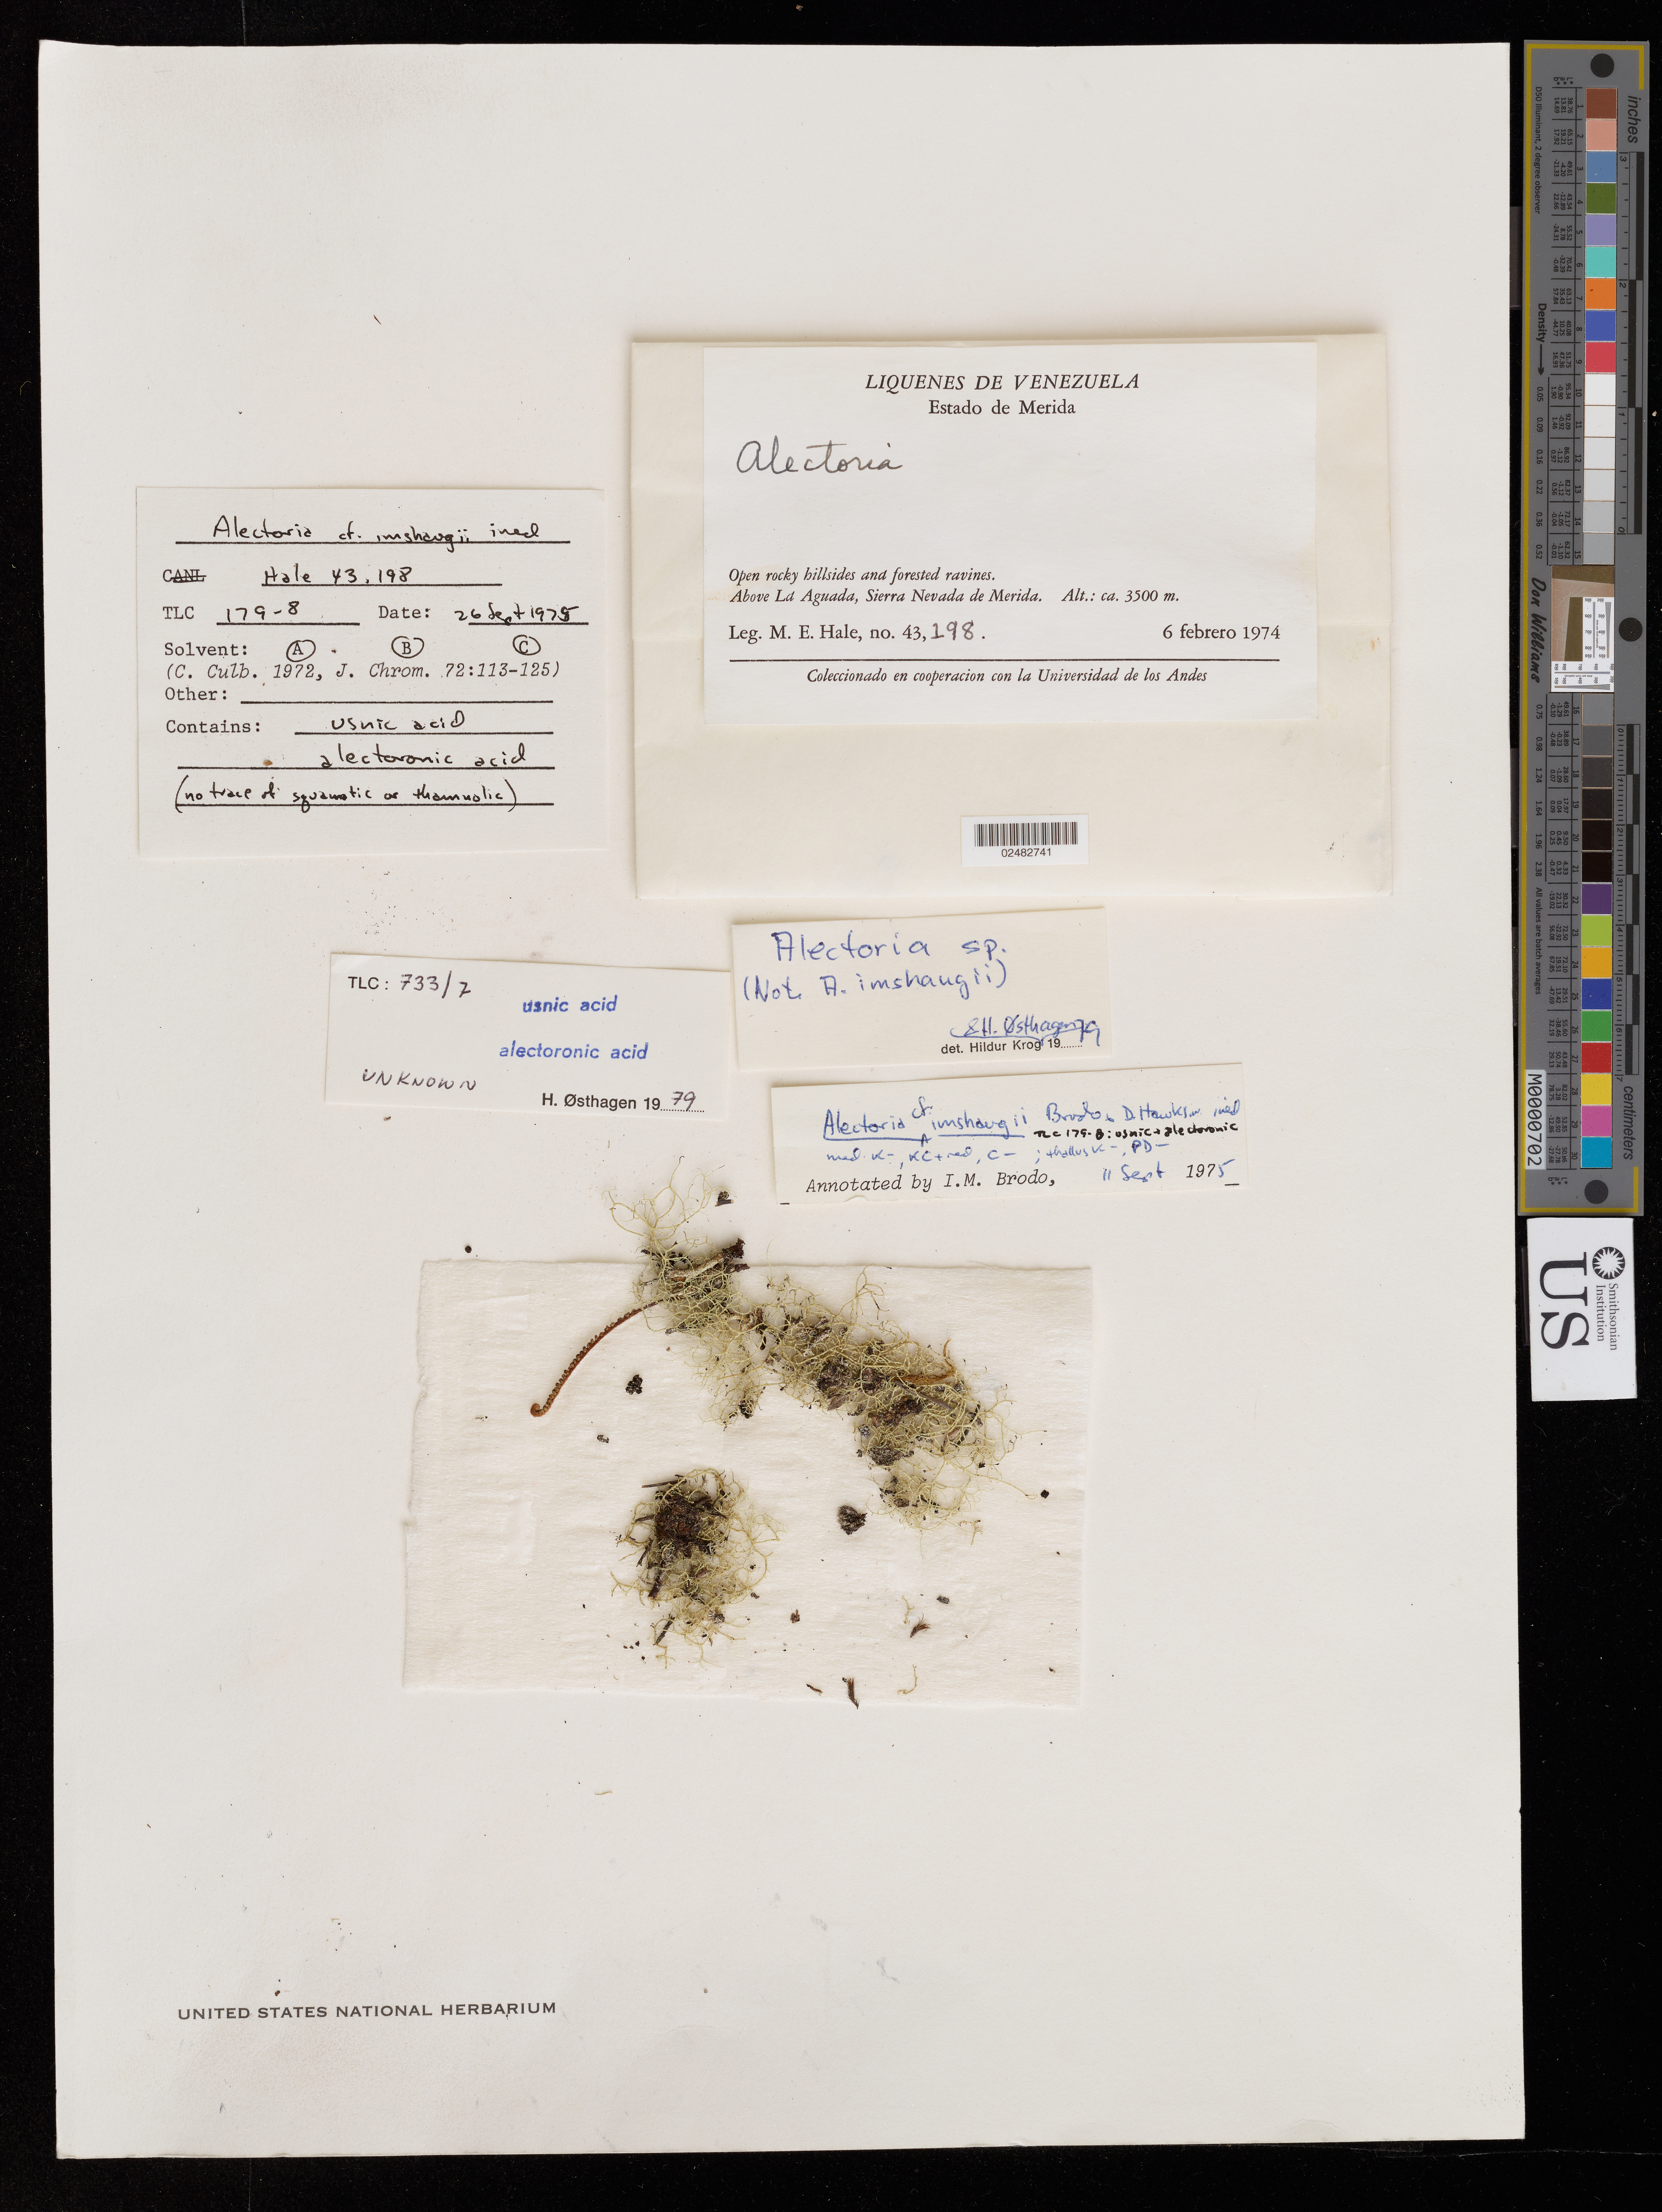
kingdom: Fungi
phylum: Ascomycota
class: Lecanoromycetes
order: Lecanorales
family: Parmeliaceae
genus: Alectoria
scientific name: Alectoria sp.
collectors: M. Hale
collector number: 43198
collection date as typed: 06 Feb 1974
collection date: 1974-02-06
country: Venezuela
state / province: Mérida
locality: Above la aguada, sierra nevada de merida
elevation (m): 3500